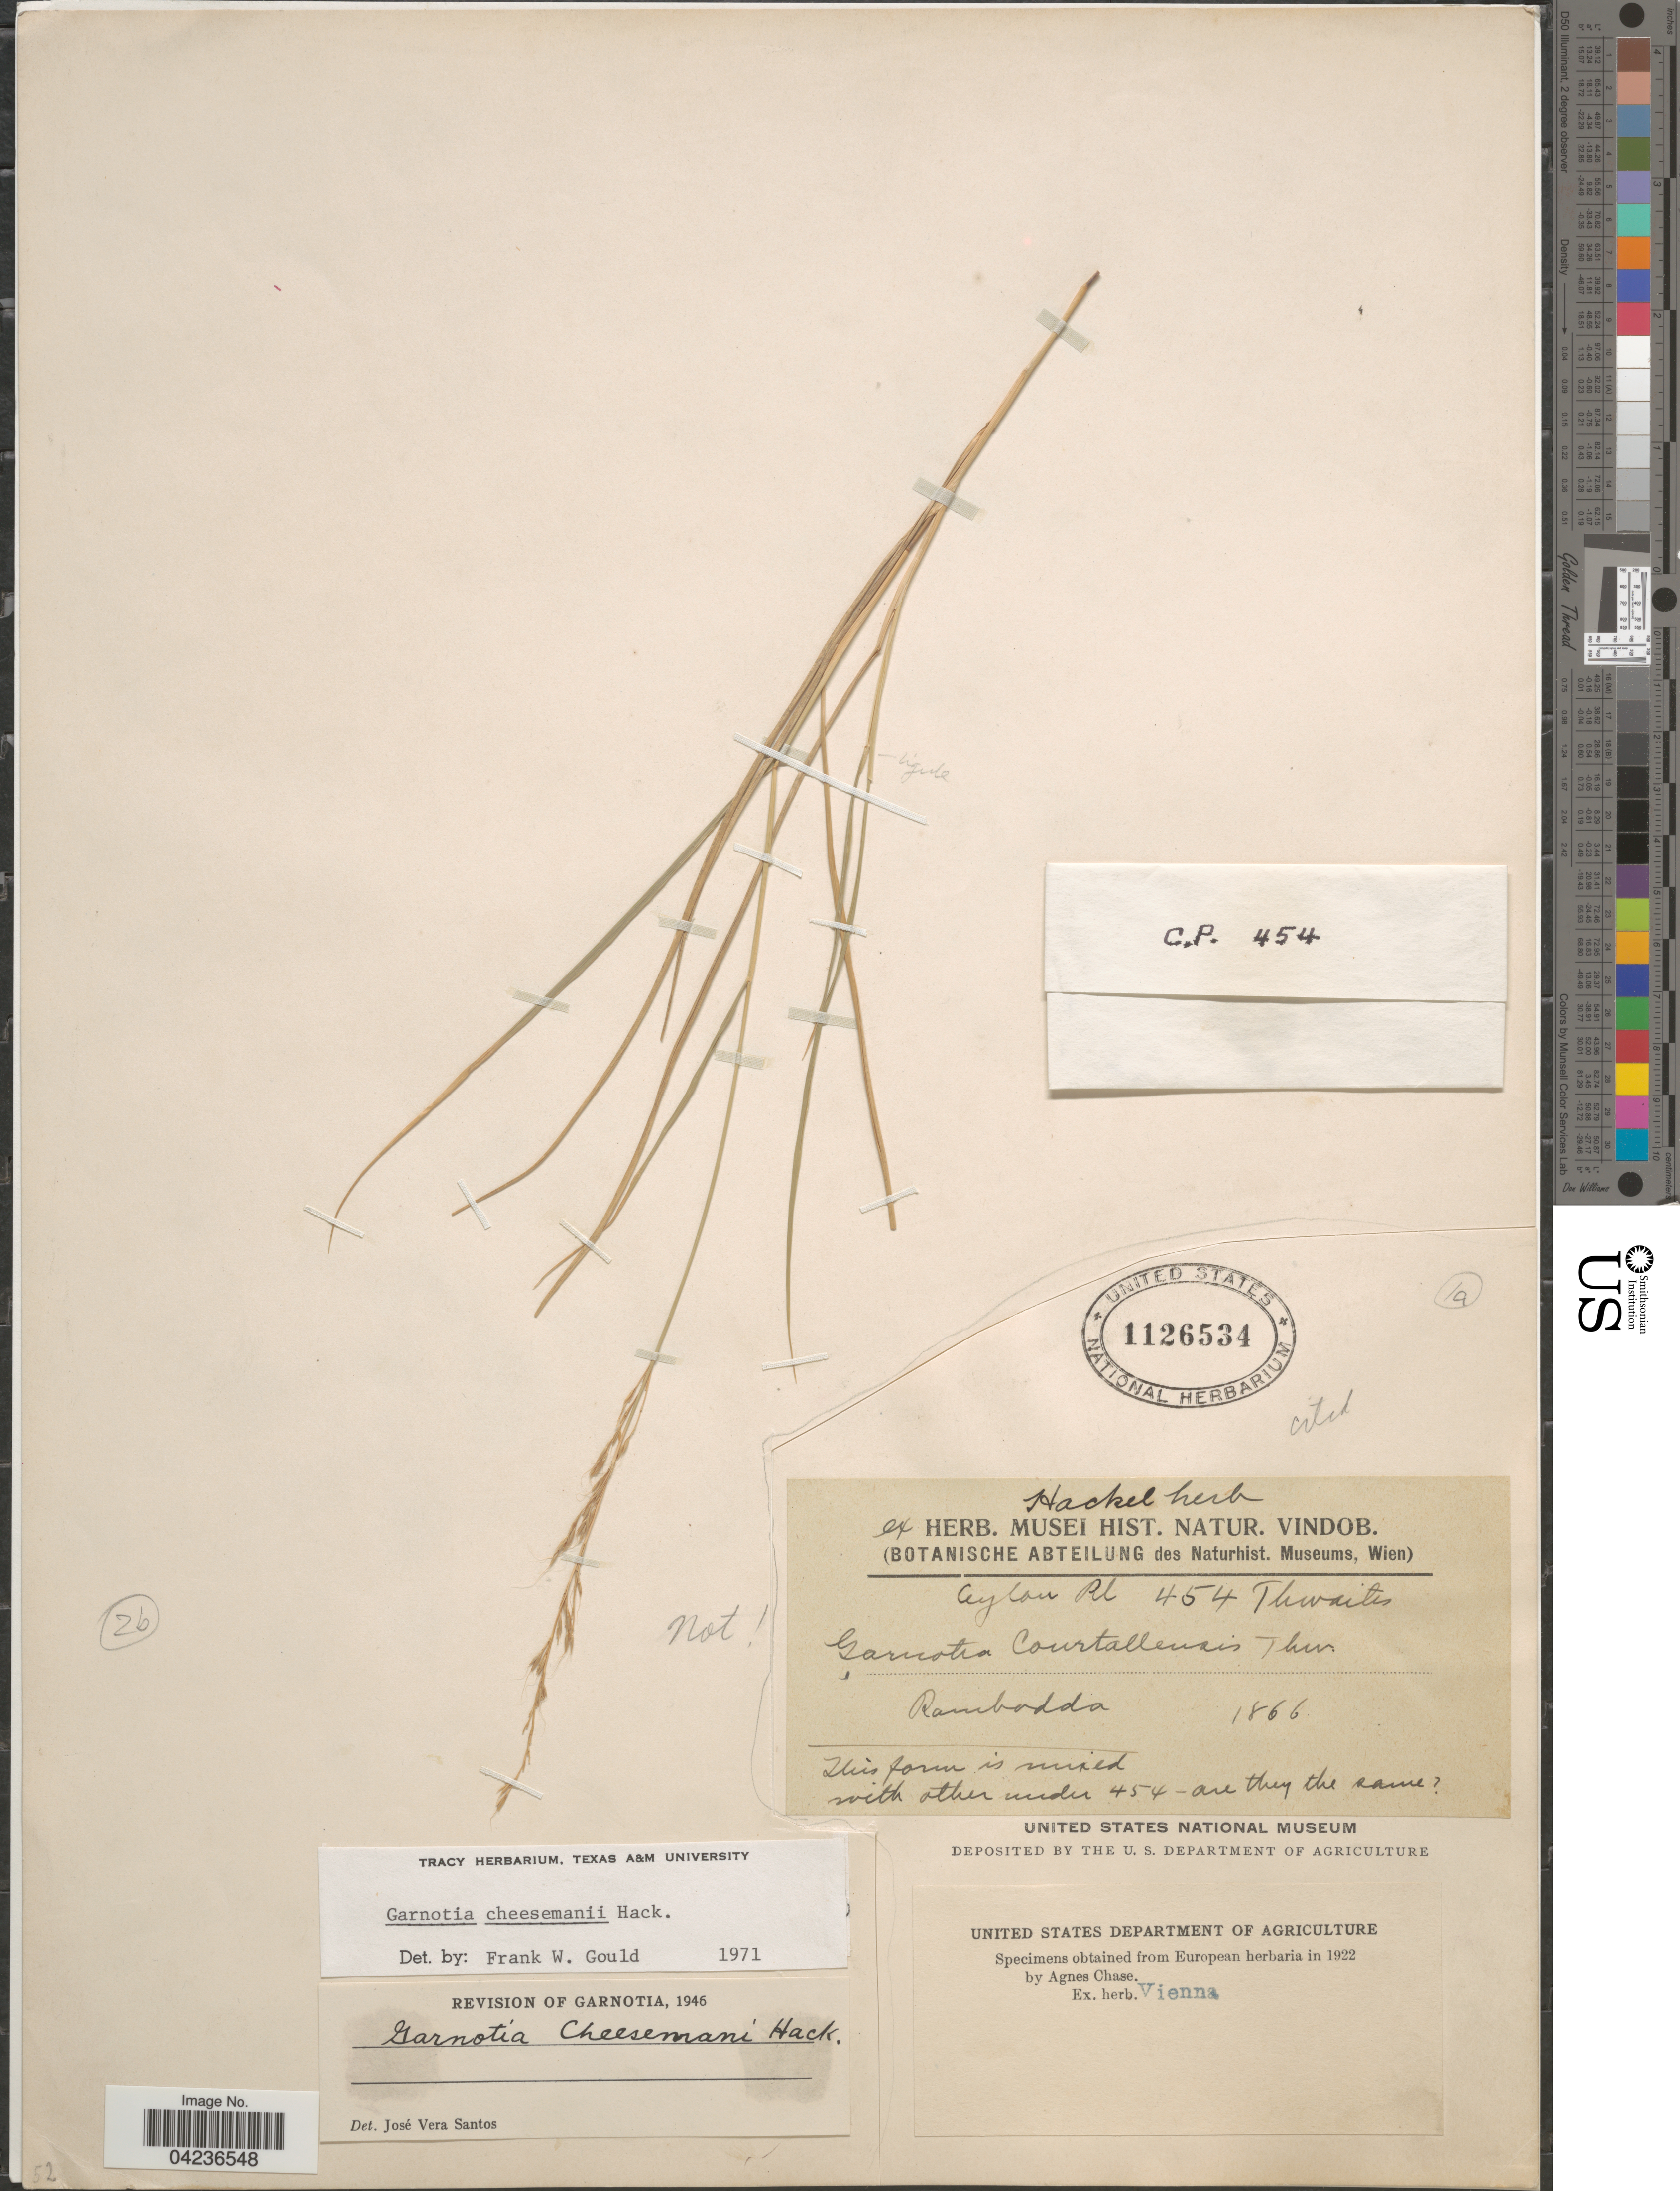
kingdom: Plantae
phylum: Tracheophyta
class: Liliopsida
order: Poales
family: Poaceae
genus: Garnotia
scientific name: Garnotia cheesemanii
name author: Hack.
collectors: Thwaites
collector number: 454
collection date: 1866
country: Sri Lanka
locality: Ceylon Pl.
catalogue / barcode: US 1126534